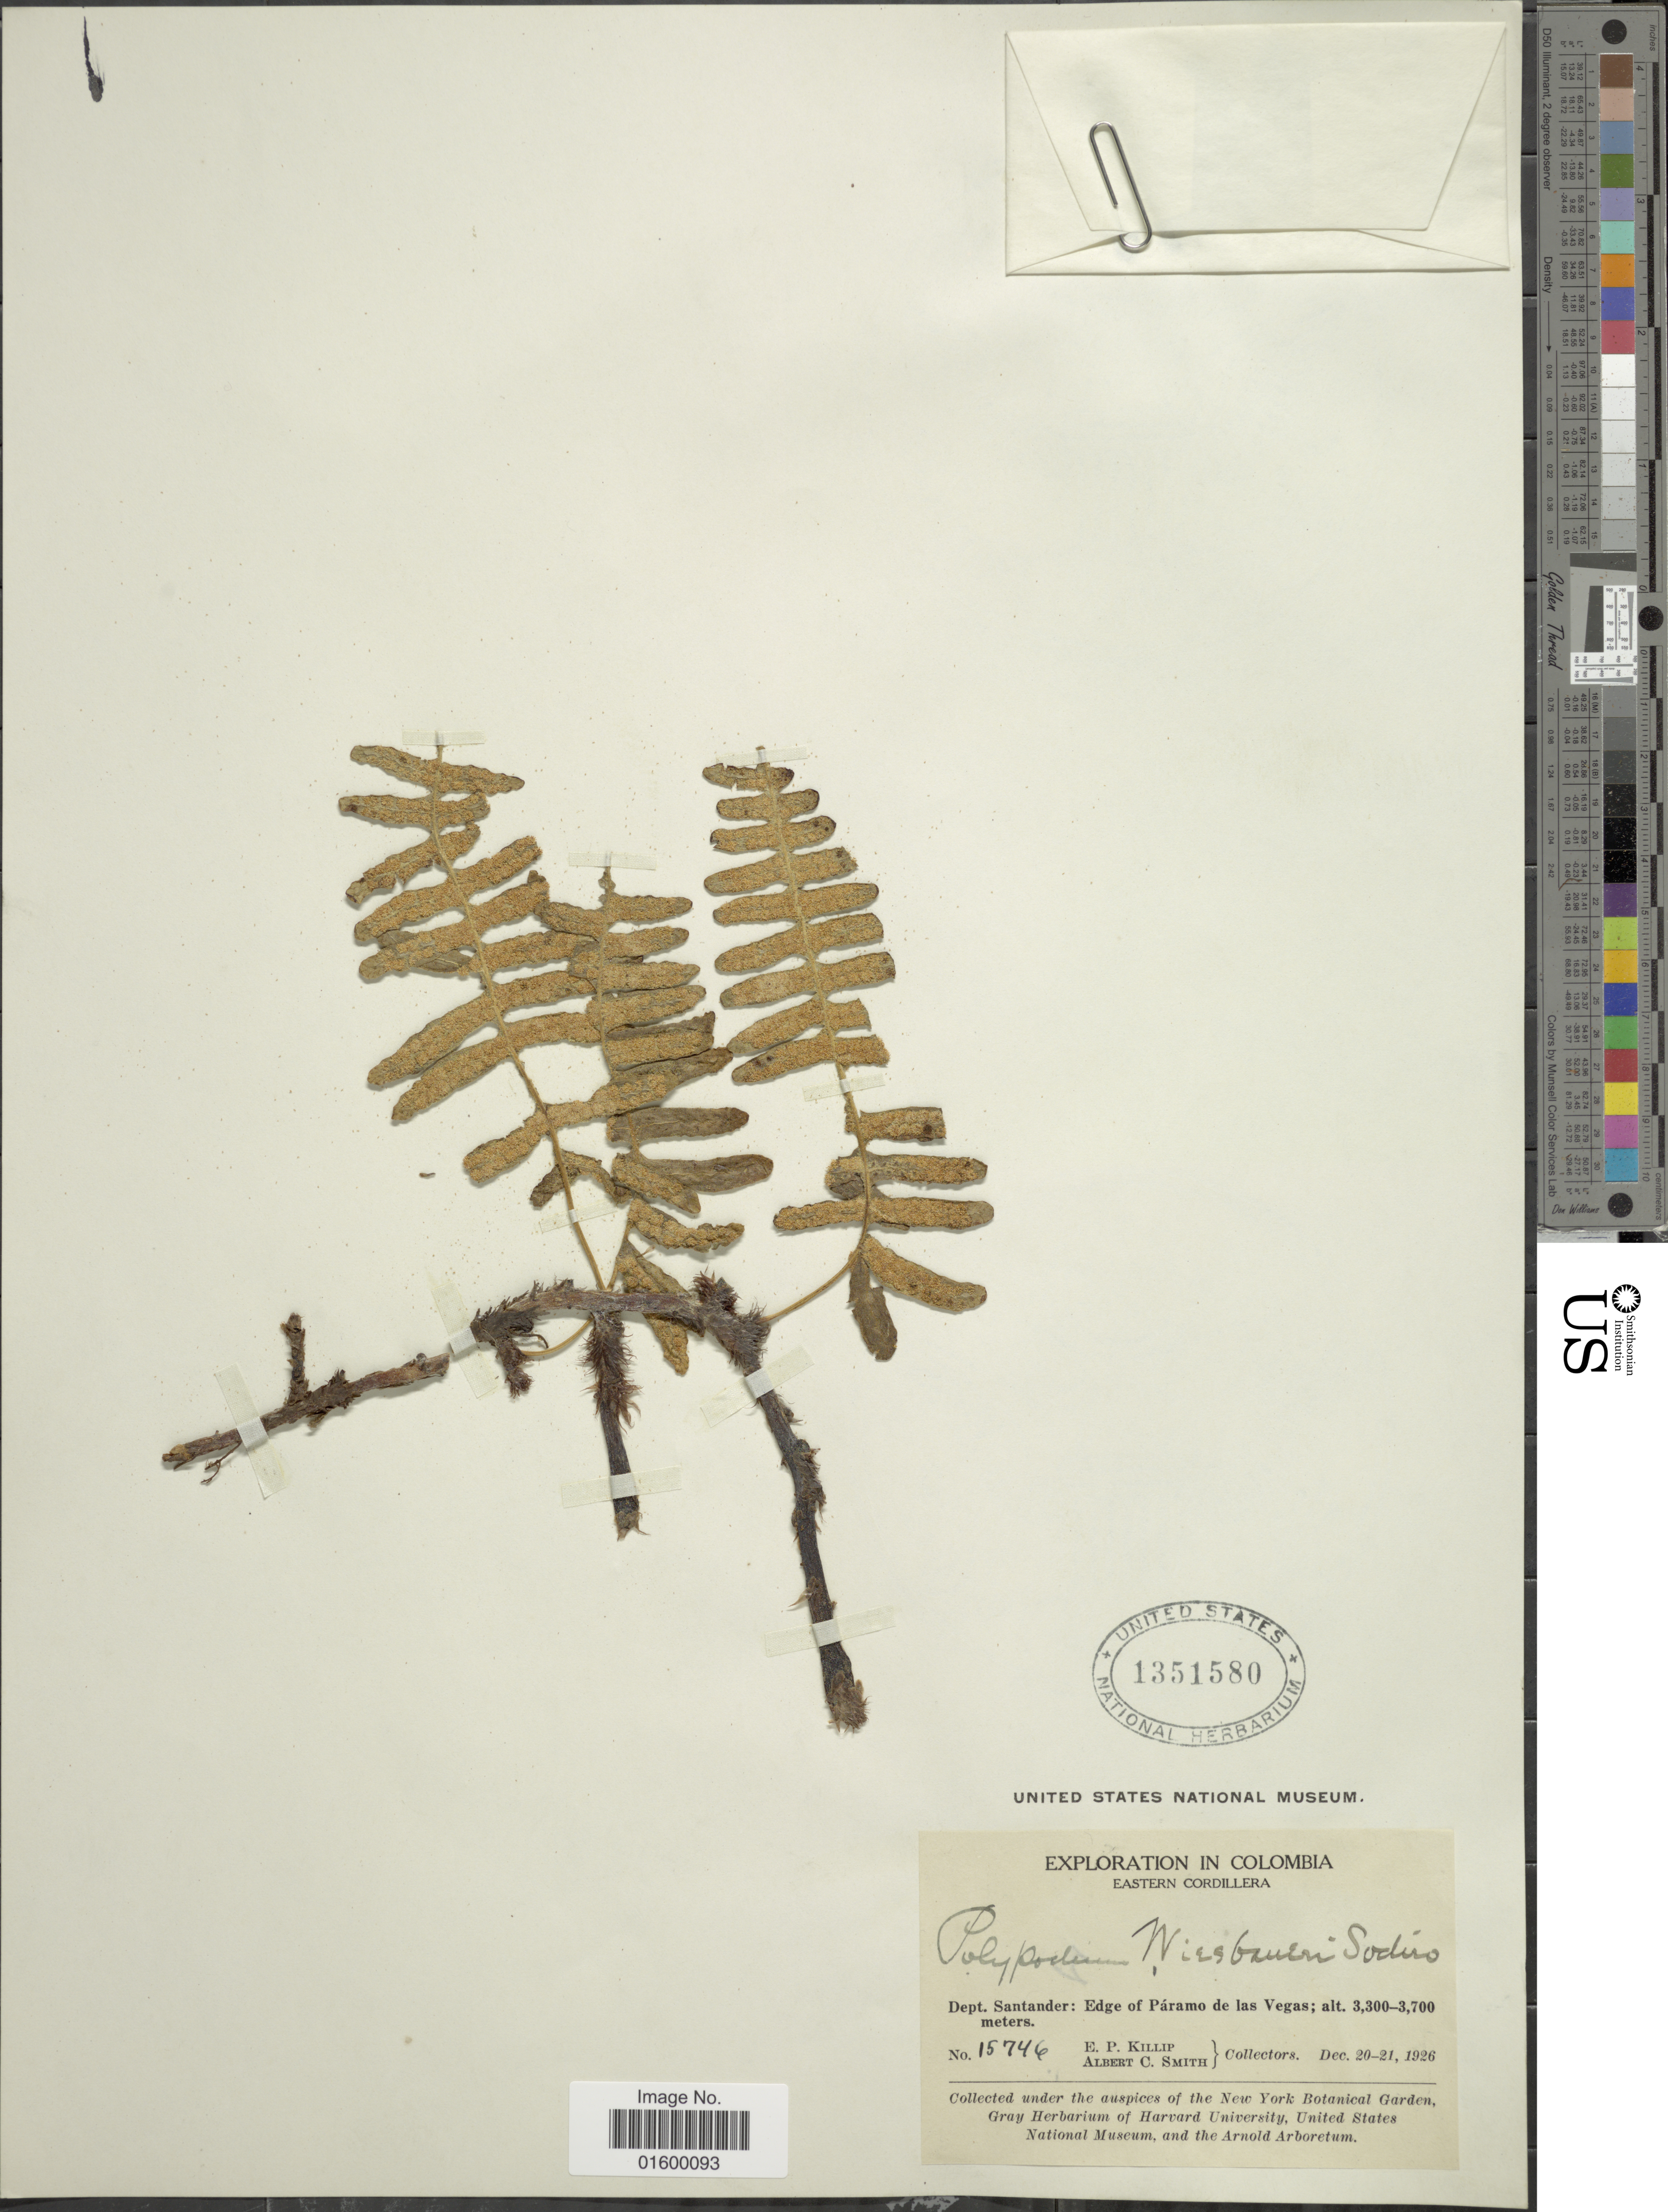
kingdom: Plantae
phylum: Tracheophyta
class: Polypodiopsida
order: Polypodiales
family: Polypodiaceae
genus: Pleopeltis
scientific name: Pleopeltis wiesbaurii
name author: (Sodiro) Lellinger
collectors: E. P. Killip & A. C. Smith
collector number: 15746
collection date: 1926-12-20/1926-12-21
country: Colombia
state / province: Santander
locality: Eastern Cordillera, Dept. Santander, edge of Paramo de las Vegas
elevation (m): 3300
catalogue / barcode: US 1351580